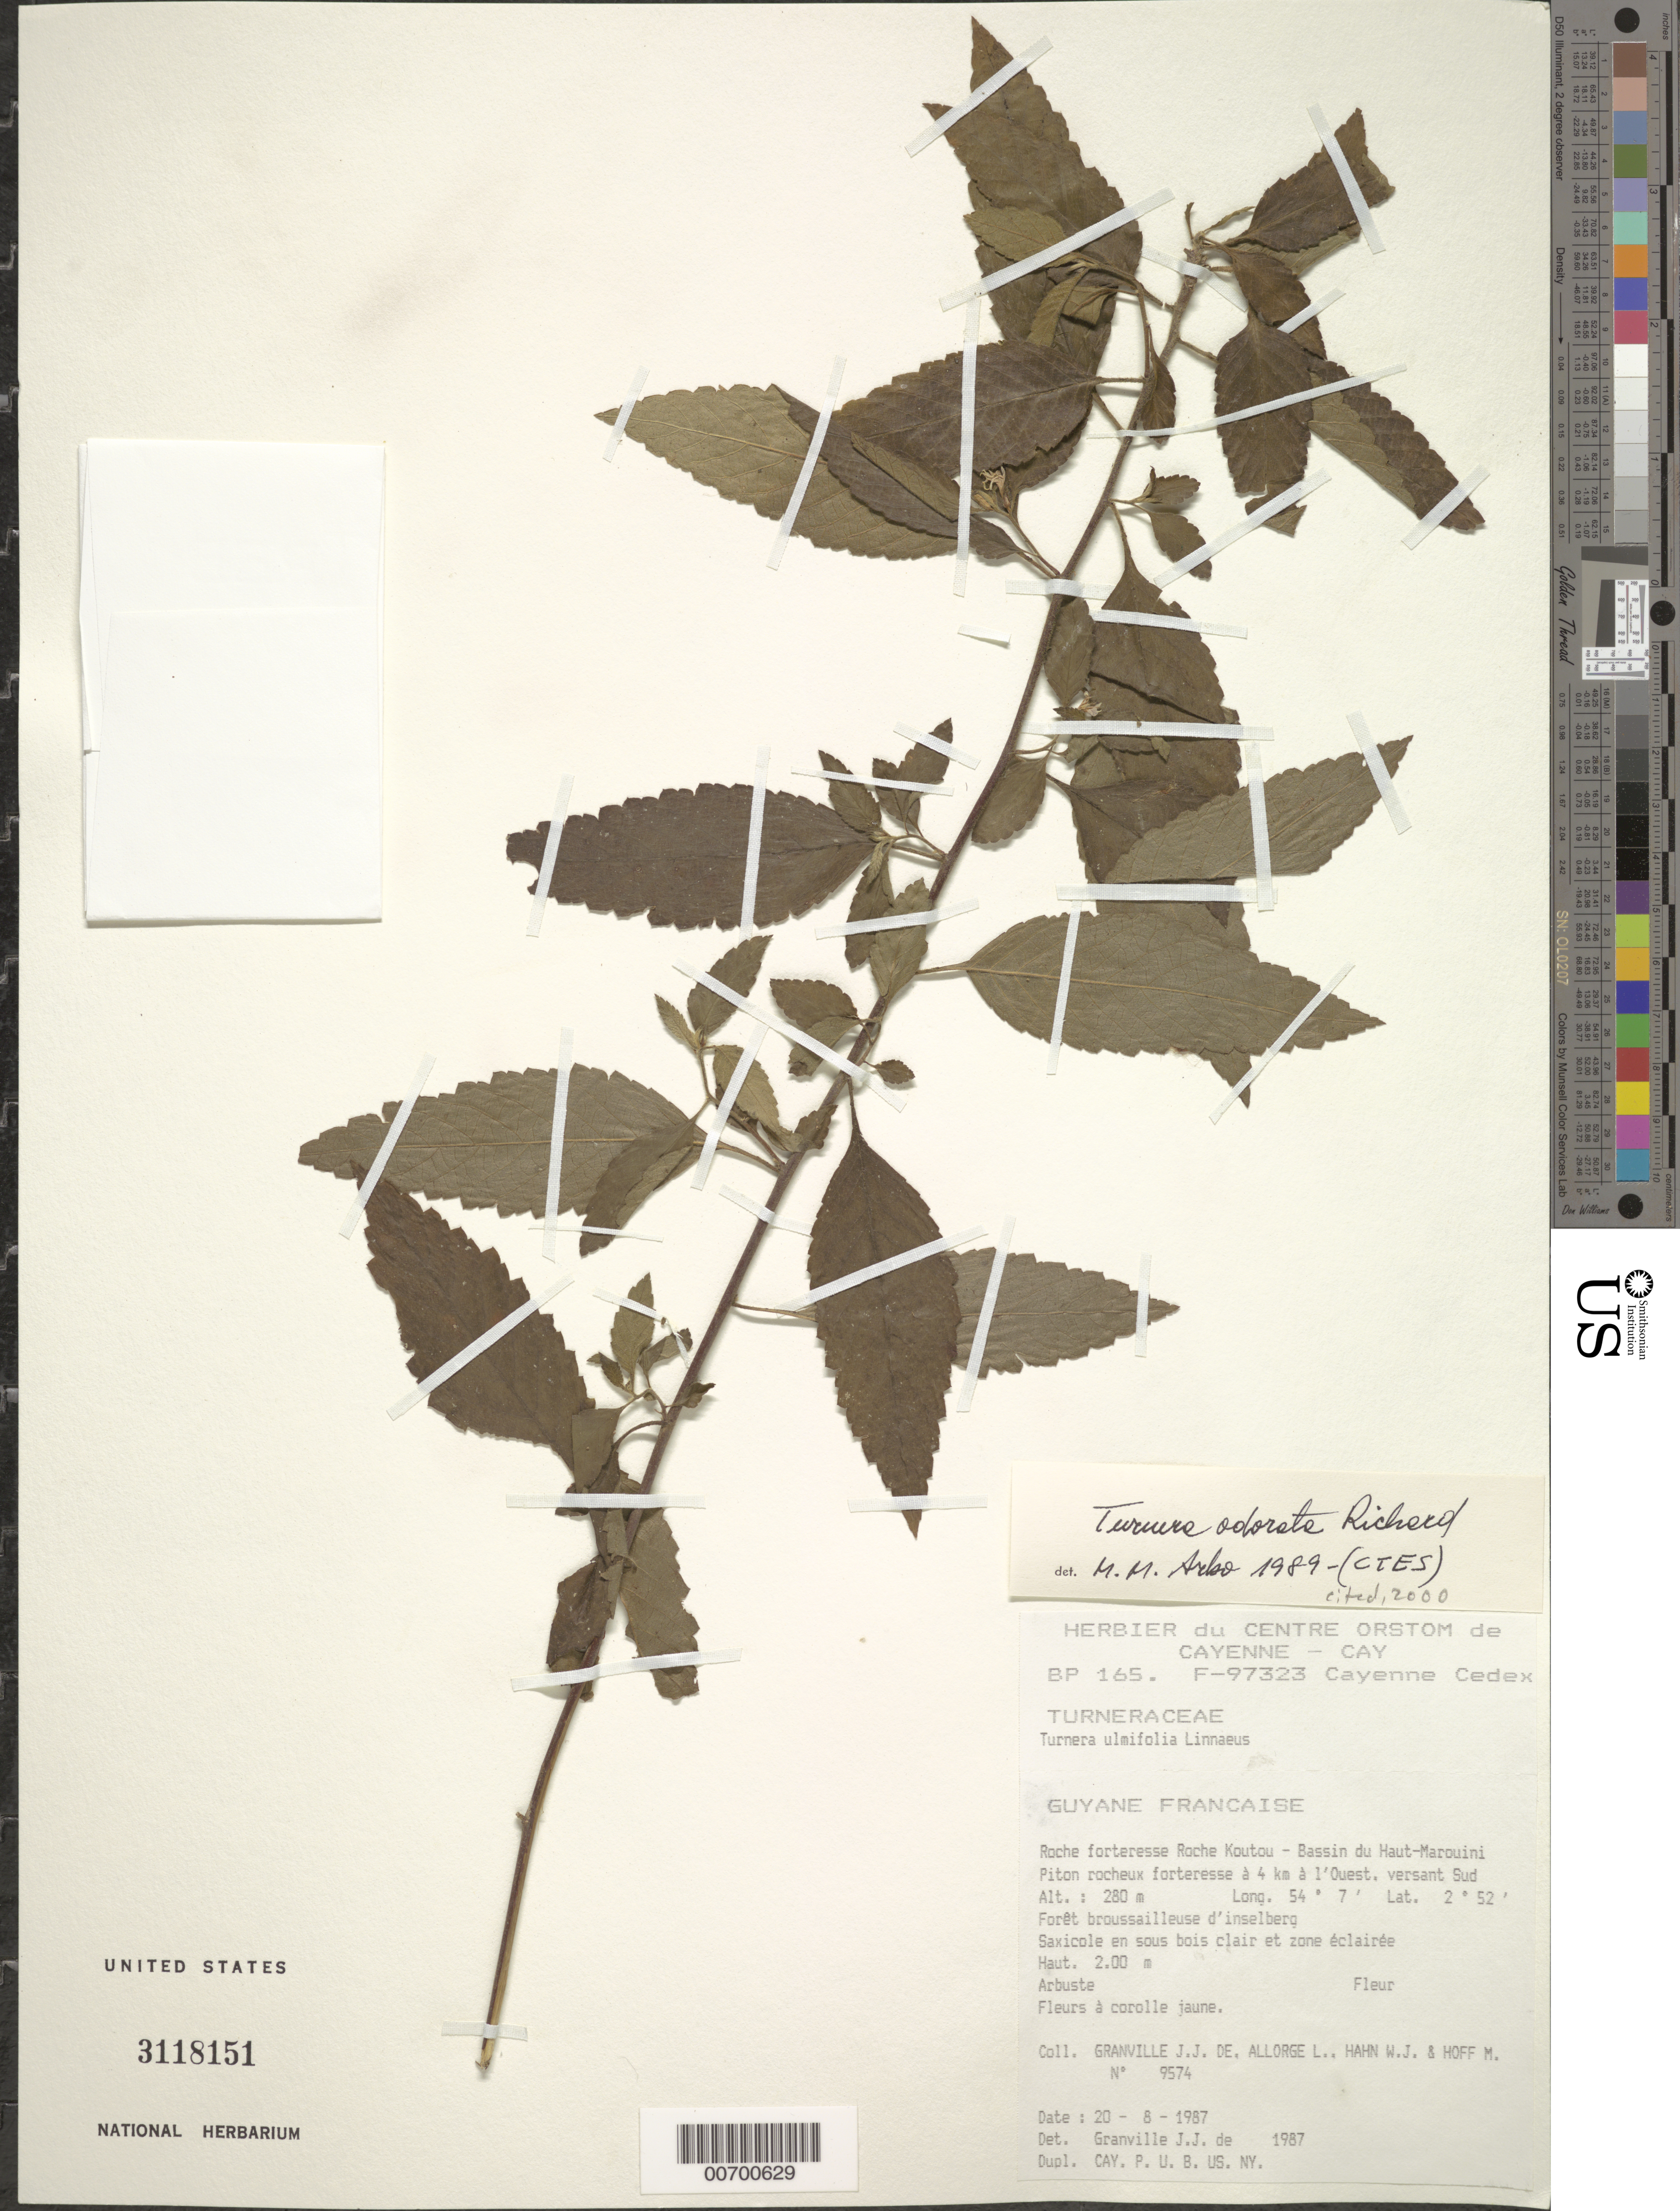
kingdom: Plantae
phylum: Tracheophyta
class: Magnoliopsida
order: Malpighiales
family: Turneraceae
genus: Turnera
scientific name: Turnera odorata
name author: Rich.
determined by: Arbo, M. M.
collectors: J.-J. de Granville, L. Allorge, W. J. Hahn & M. Hoff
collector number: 9574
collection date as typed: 20-Aug-87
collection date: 1987-08-20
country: French Guiana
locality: Roche Koutou, Bassin du Haut-Marouini. Piton rocheux forteresse a 4 km a l'Oust. versant Sud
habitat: Forêt broussailleuse d'inselberg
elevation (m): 280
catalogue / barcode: US 3118151